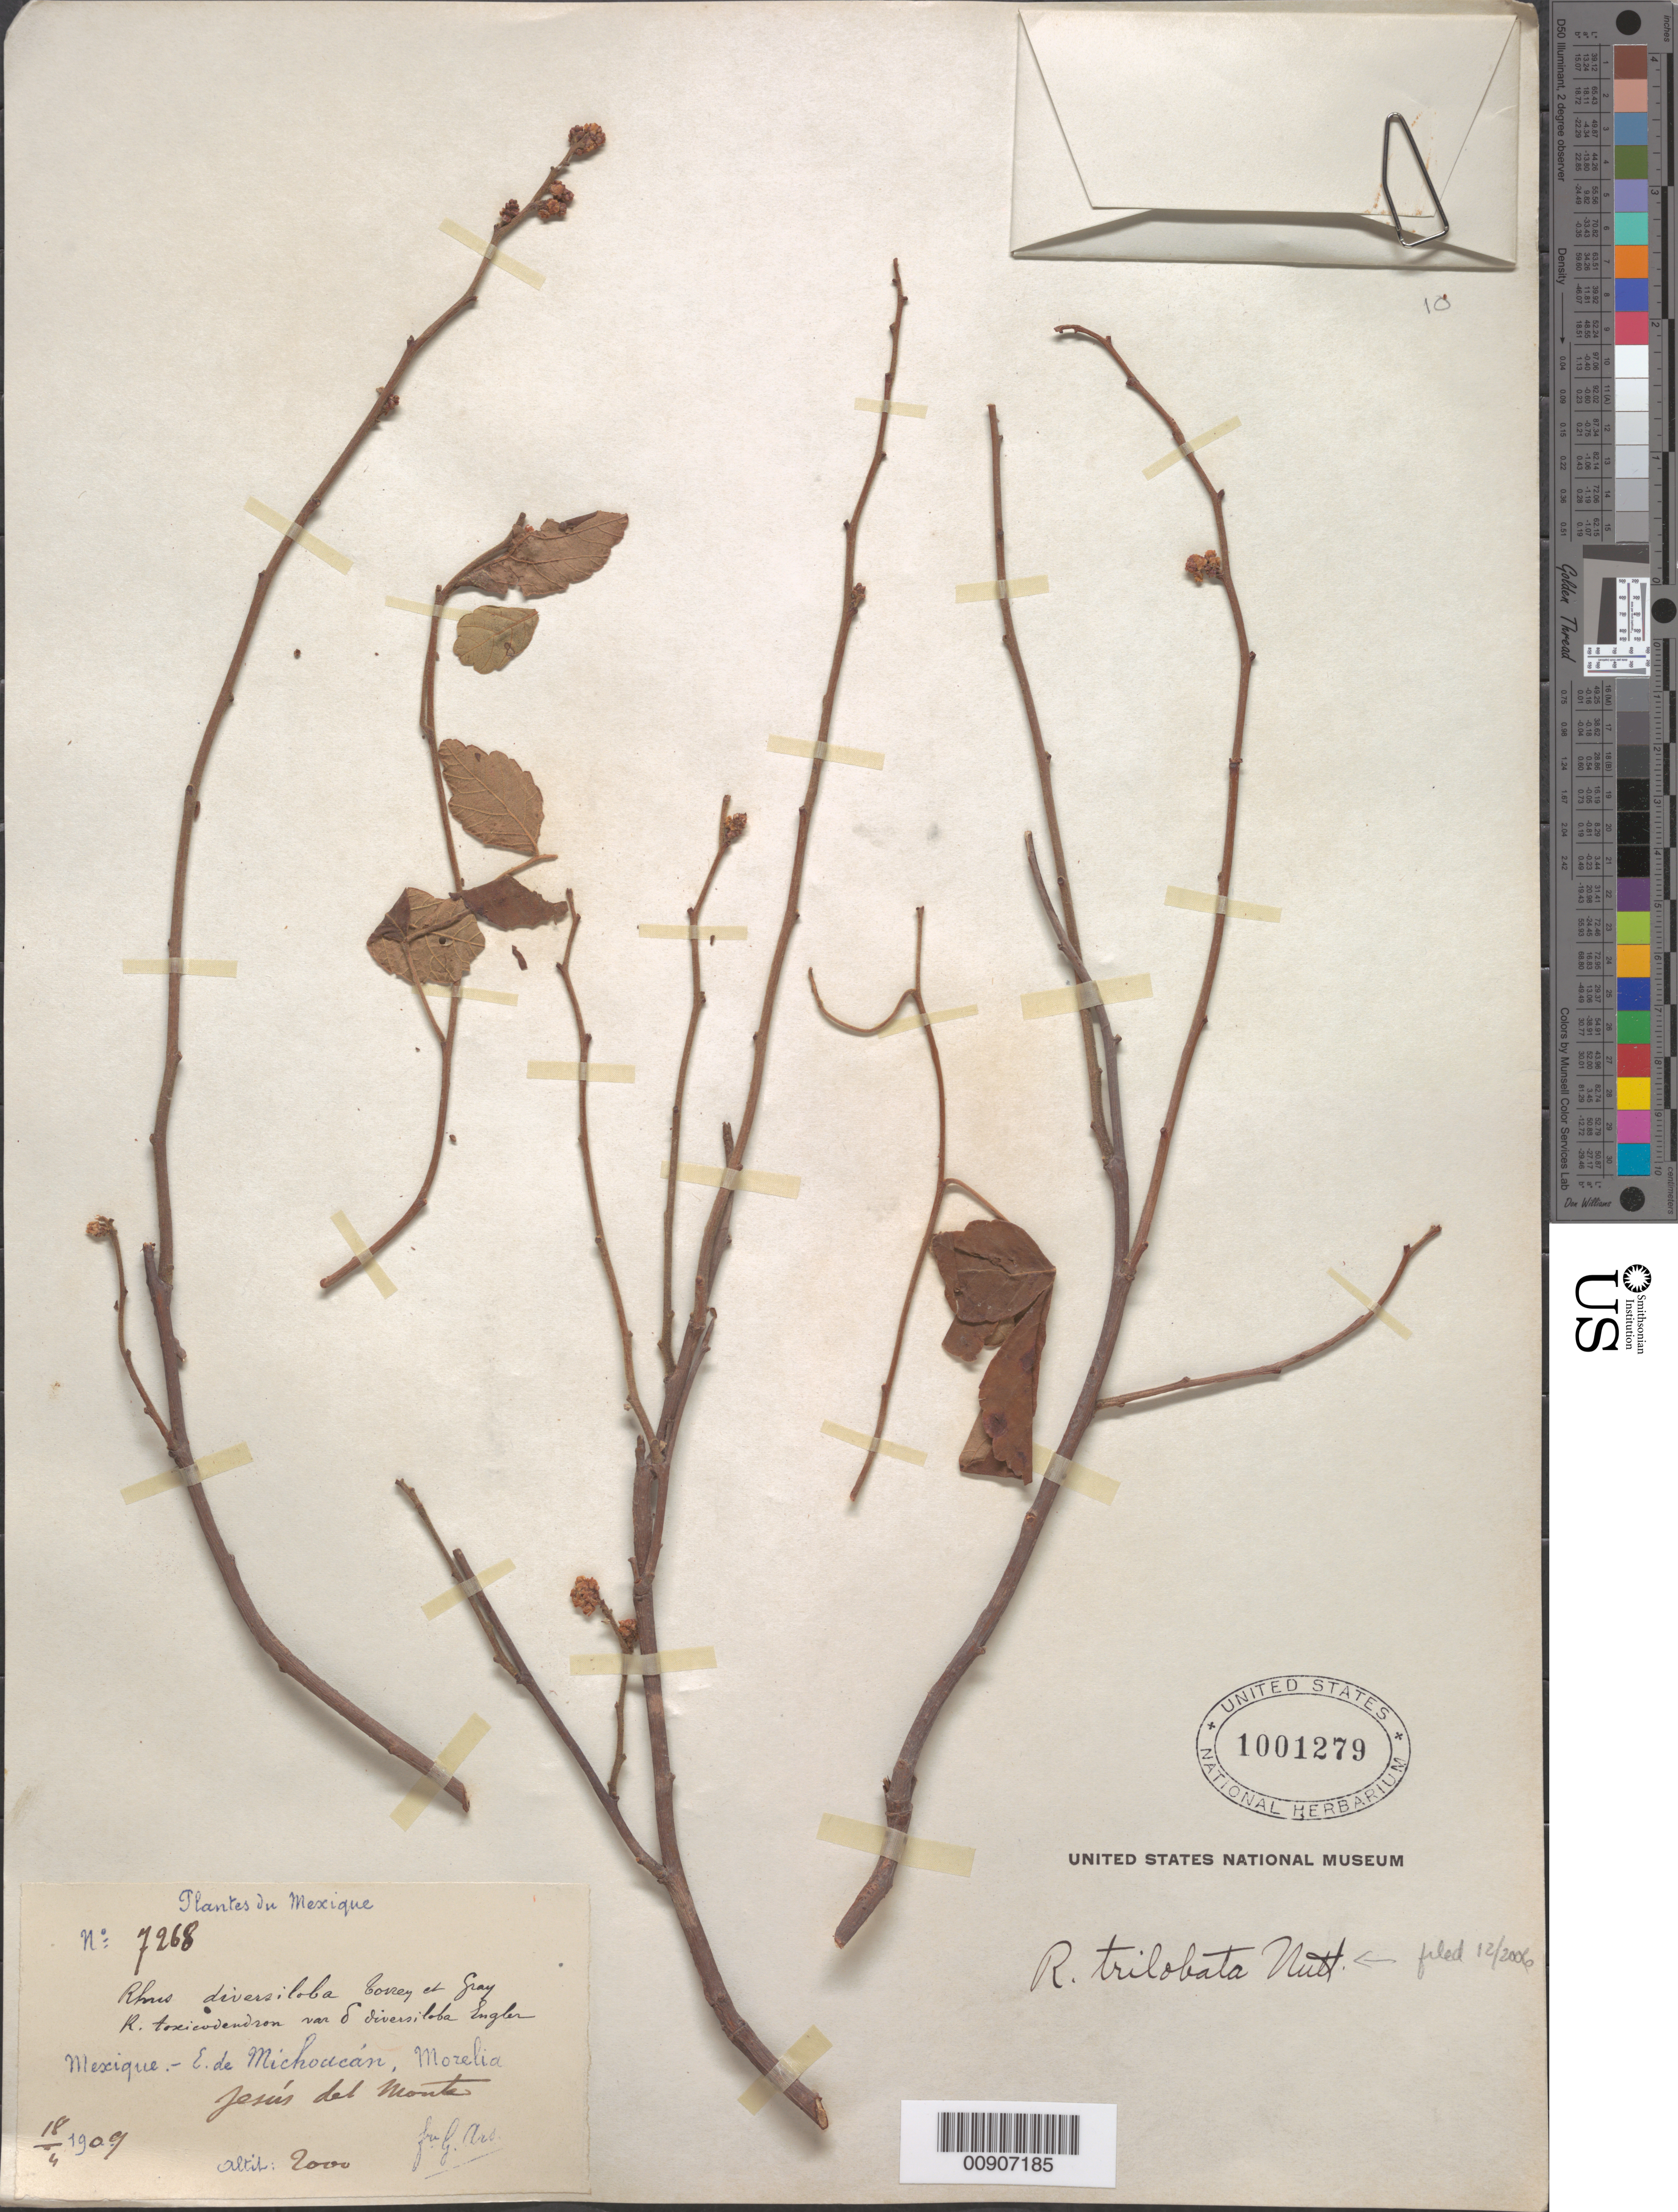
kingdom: Plantae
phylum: Tracheophyta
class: Magnoliopsida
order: Sapindales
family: Anacardiaceae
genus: Rhus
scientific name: Rhus trilobata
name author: Nutt.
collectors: Bro. G. Arsène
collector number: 7268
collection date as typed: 18 Apr 1909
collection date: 1909-04-18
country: Mexico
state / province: Michoacán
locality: E. de Michoacán, Morelia, Jesús del Monte.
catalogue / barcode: US 1001279